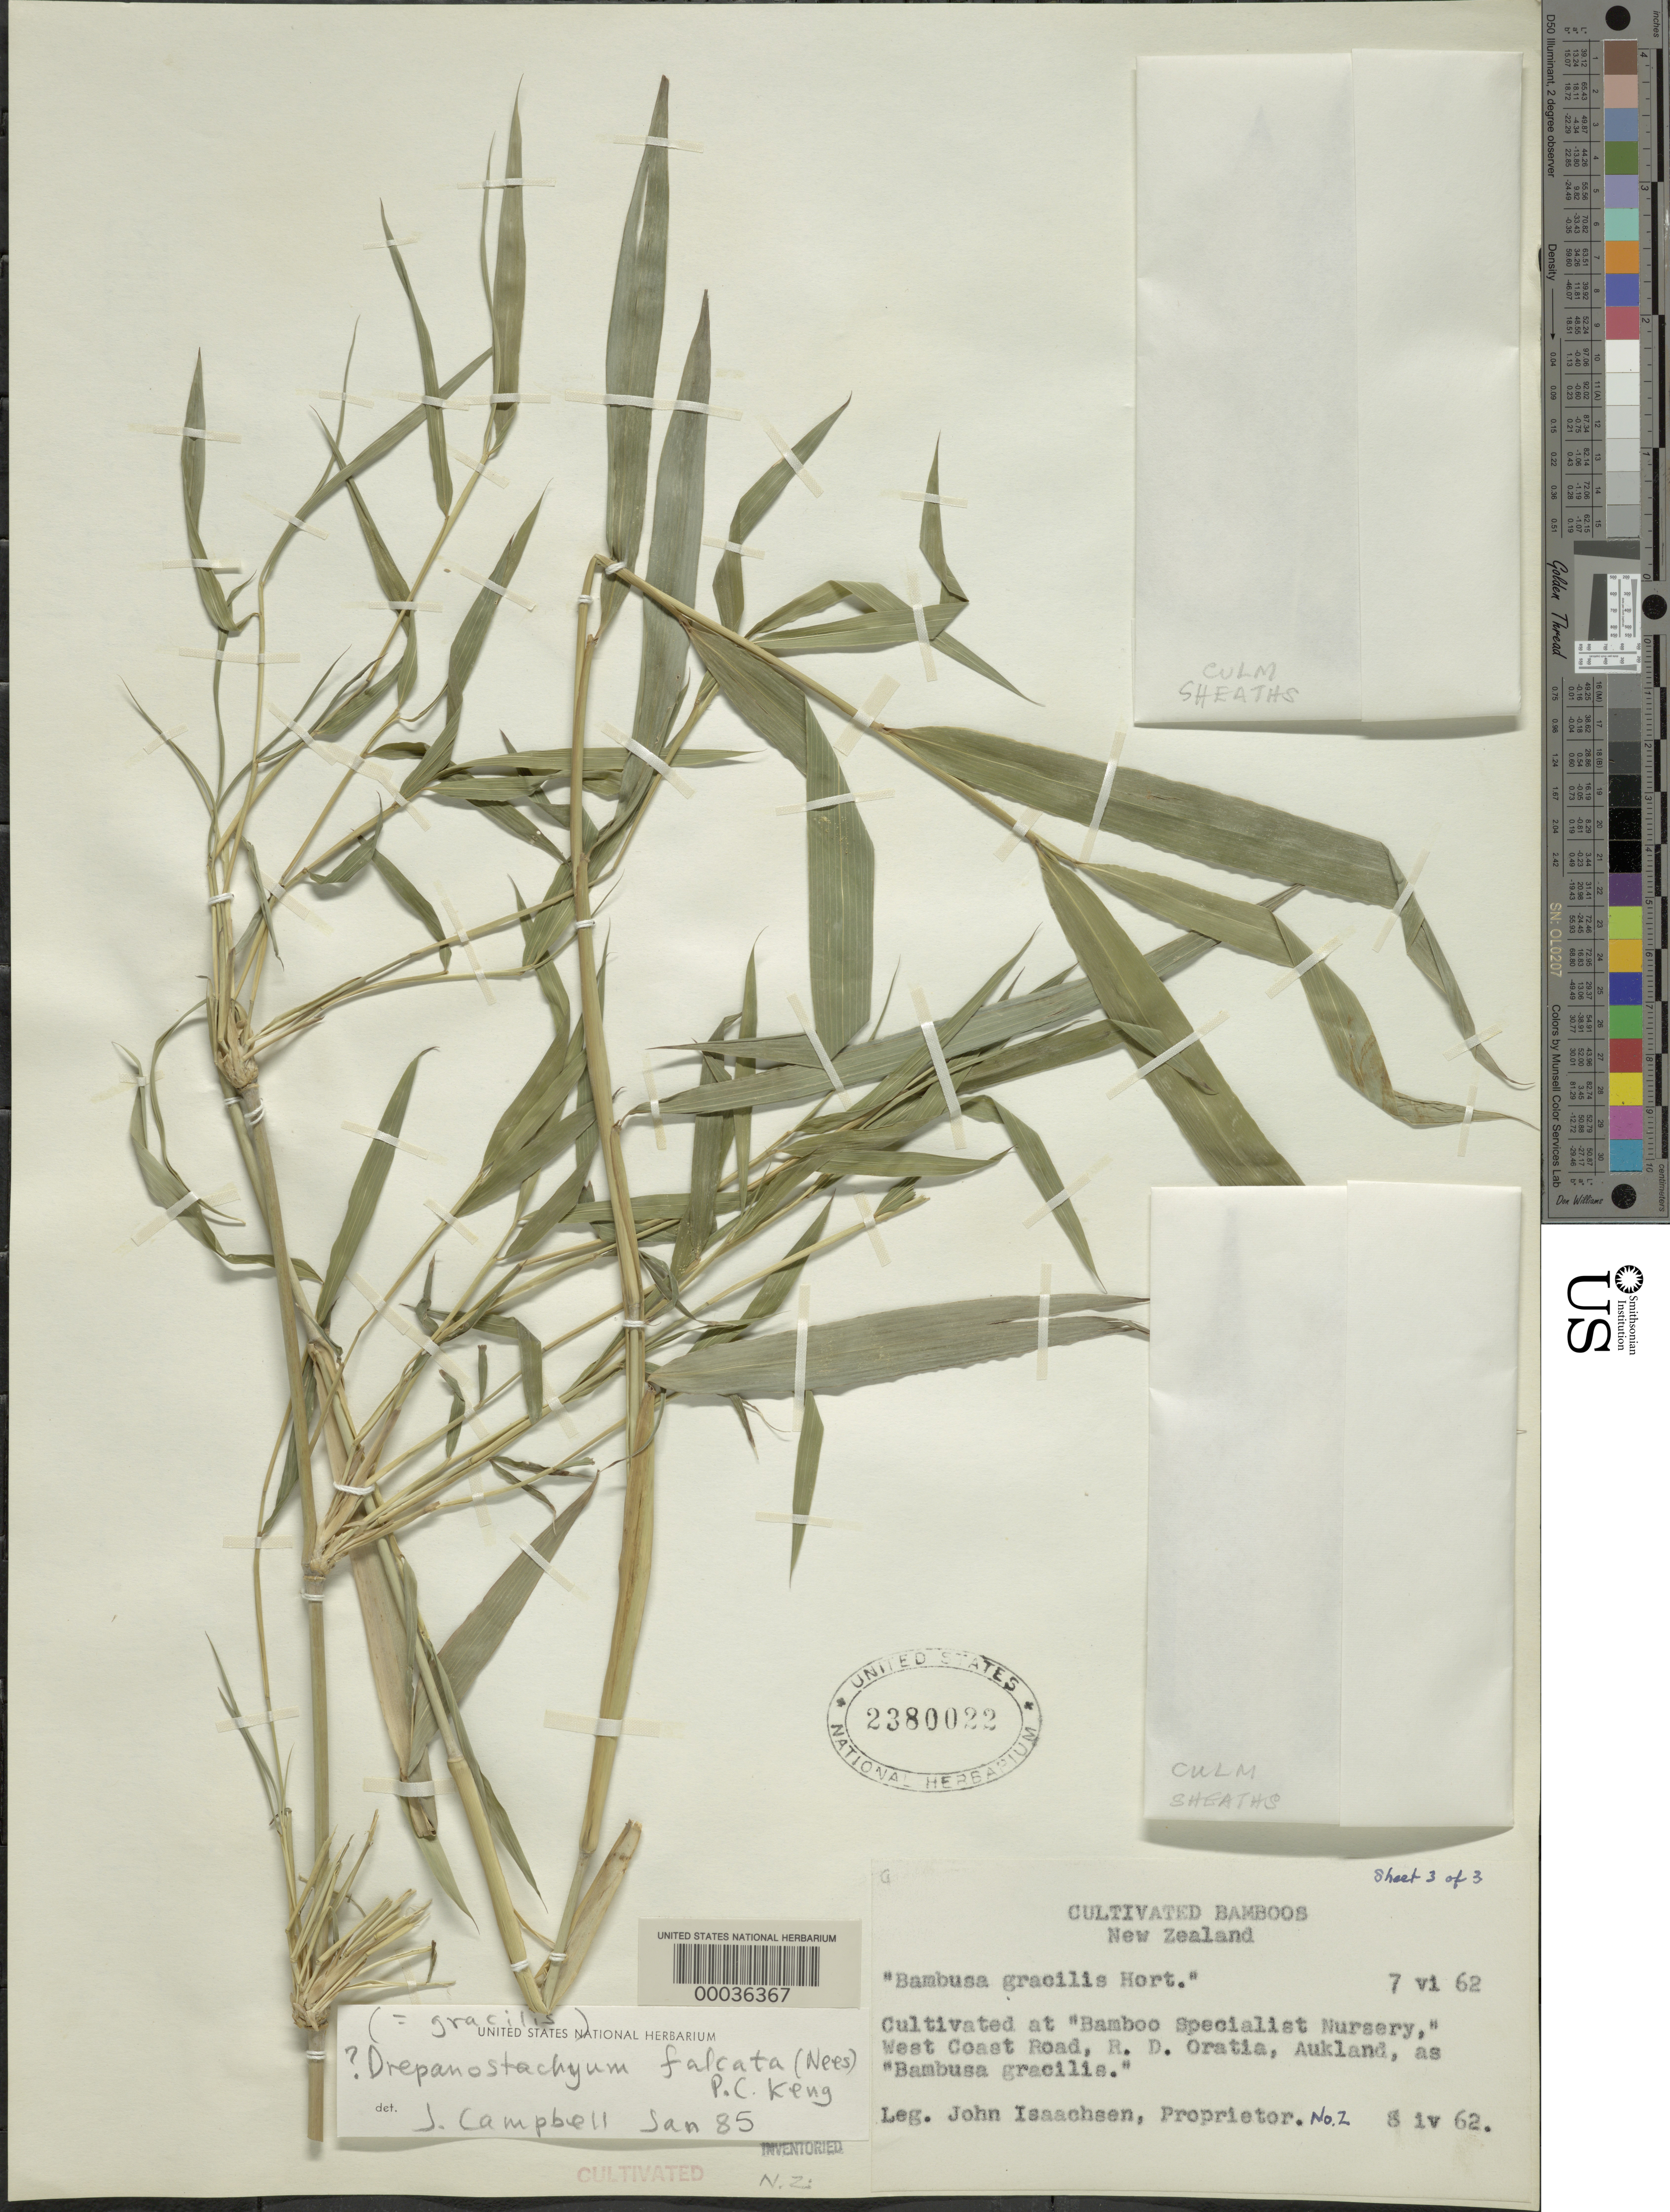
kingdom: Plantae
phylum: Tracheophyta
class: Liliopsida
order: Poales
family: Poaceae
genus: Drepanostachyum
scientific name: Drepanostachyum falconeri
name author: (Hook. f. ex Munro) Soderstr.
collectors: J. Isaachsen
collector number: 2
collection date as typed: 08 Apr 1962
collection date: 1962-04-08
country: New Zealand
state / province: Auckland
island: North Island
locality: Oratia, "bamboo specialist nursery"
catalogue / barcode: US 2380022